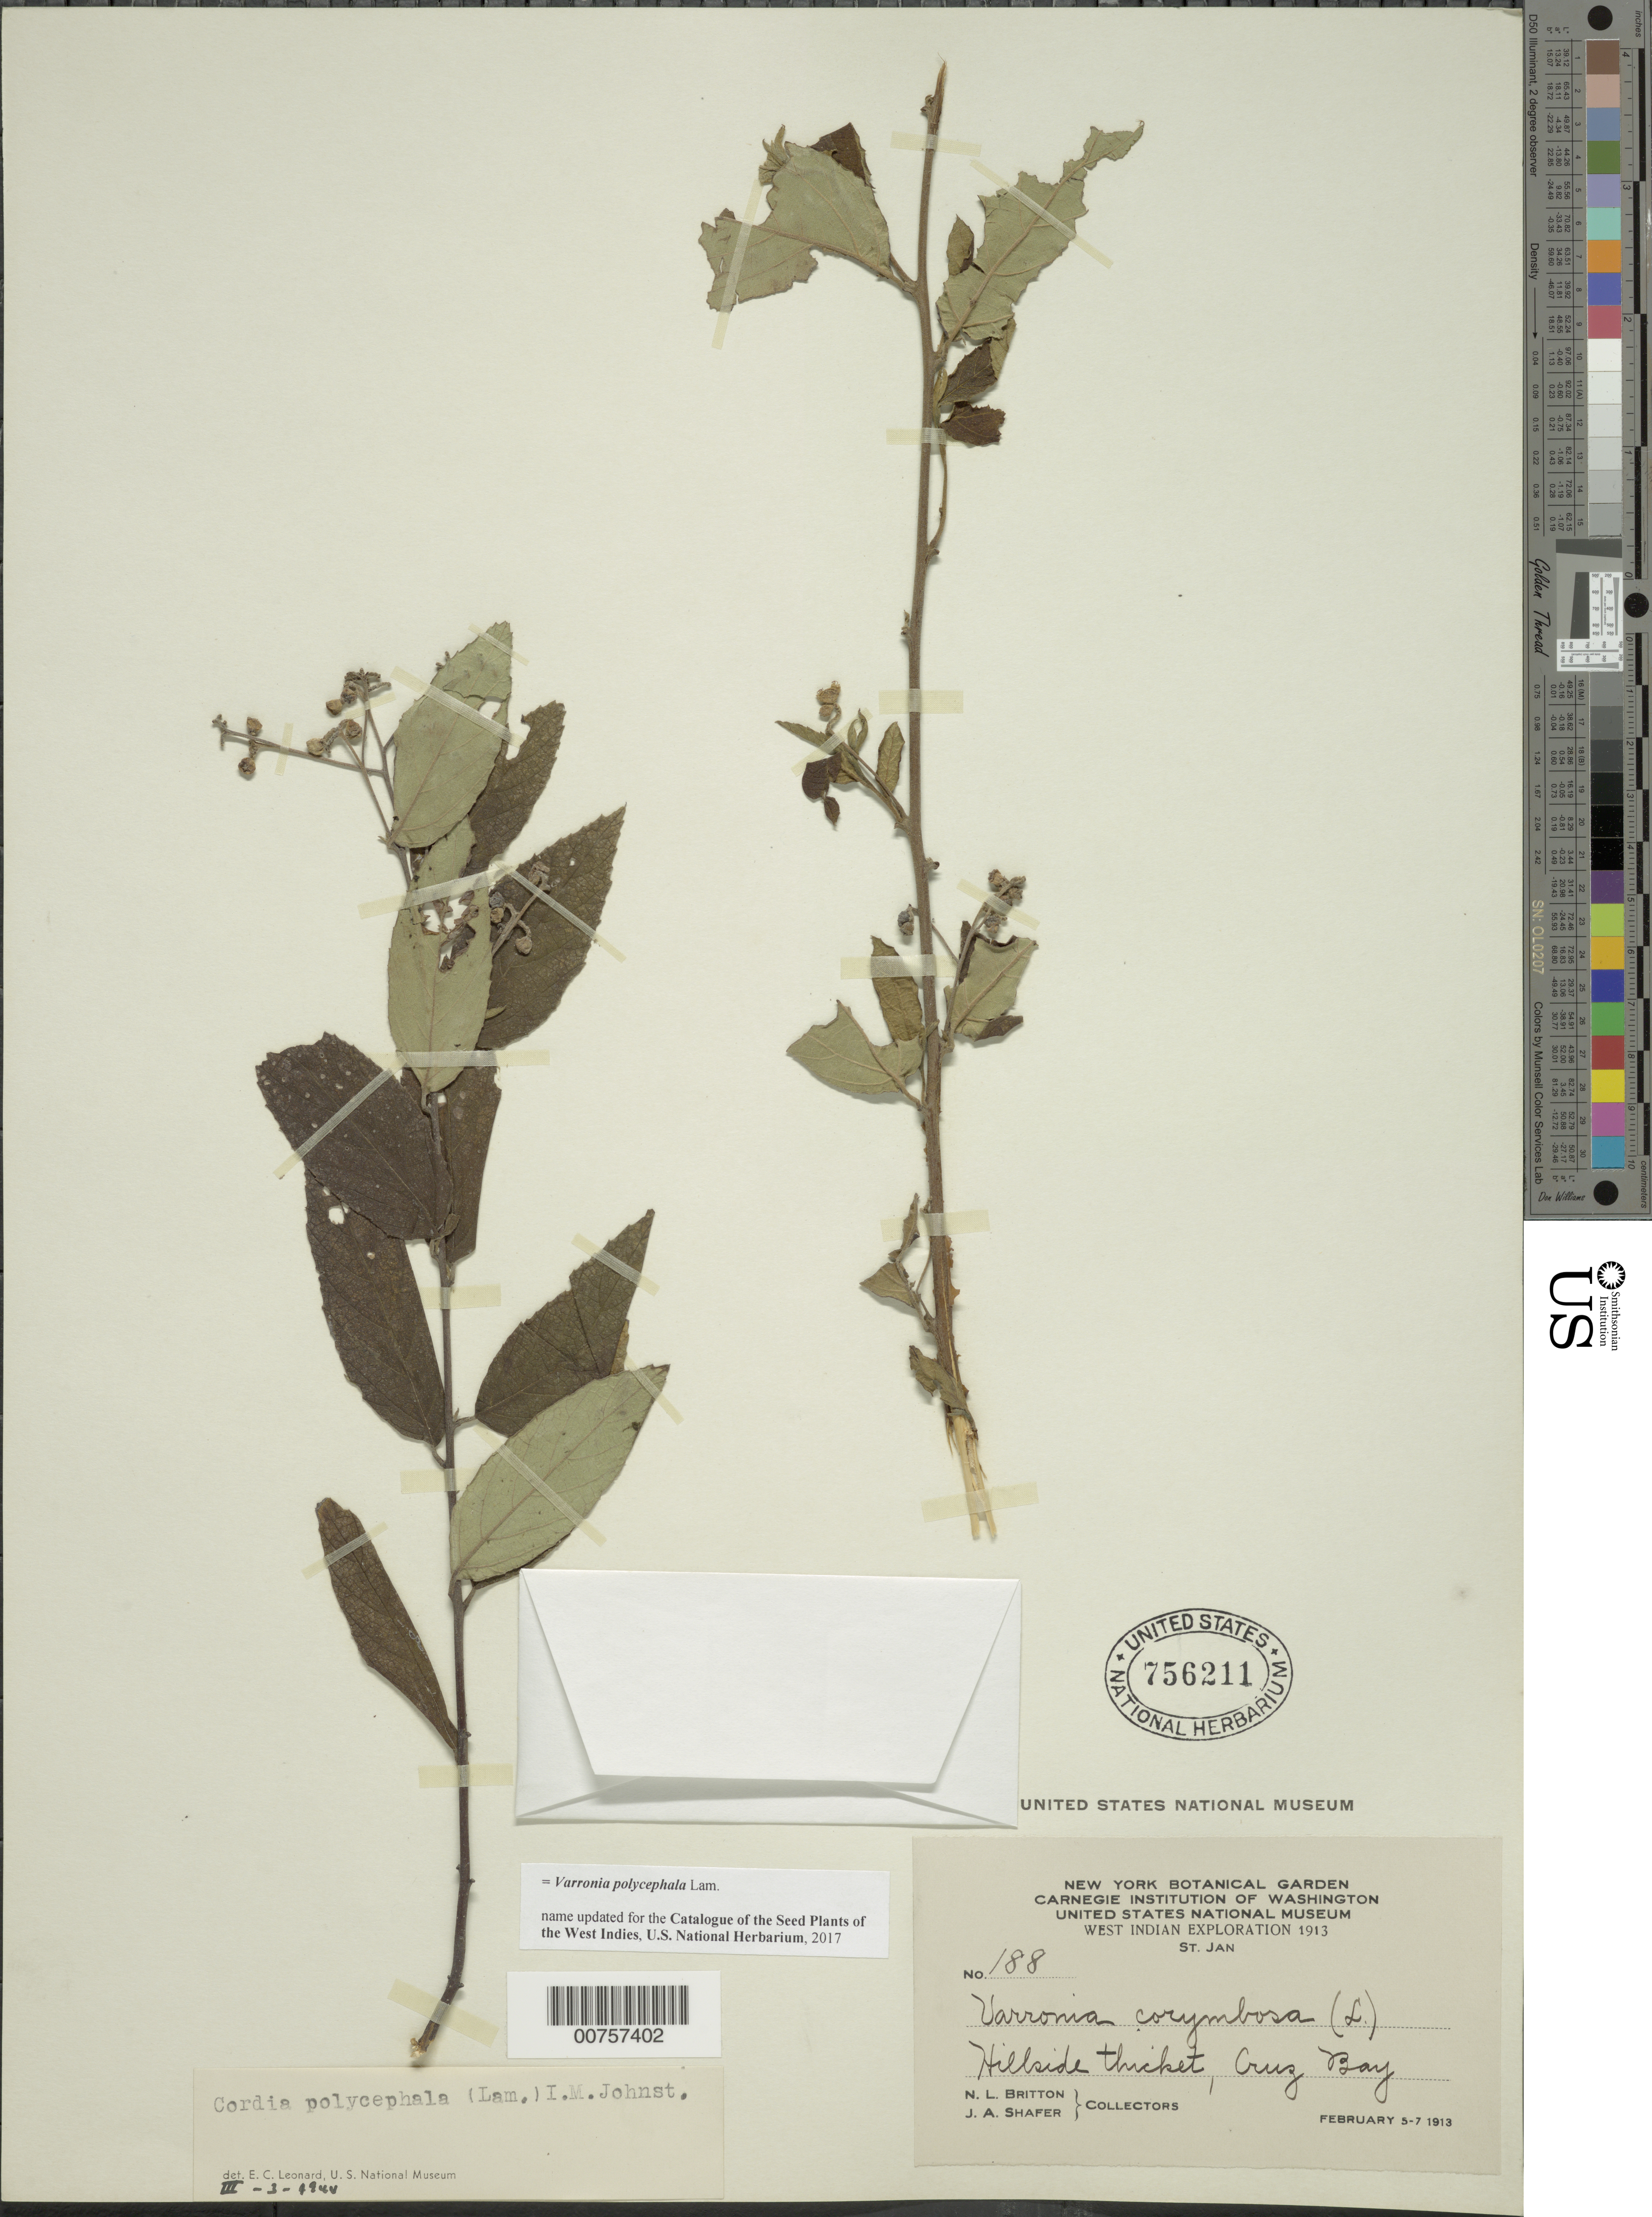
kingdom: Plantae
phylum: Tracheophyta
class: Magnoliopsida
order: Boraginales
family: Cordiaceae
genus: Varronia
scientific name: Varronia polycephala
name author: Lam.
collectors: N. Britton & J. A. Shafer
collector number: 188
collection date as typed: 05 Feb 1913 to 07 Feb 1913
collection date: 1913-02-05/1913-02-07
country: U.S. Virgin Islands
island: St. John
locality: Cruz Bay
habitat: Hillside thicket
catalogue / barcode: US 756211